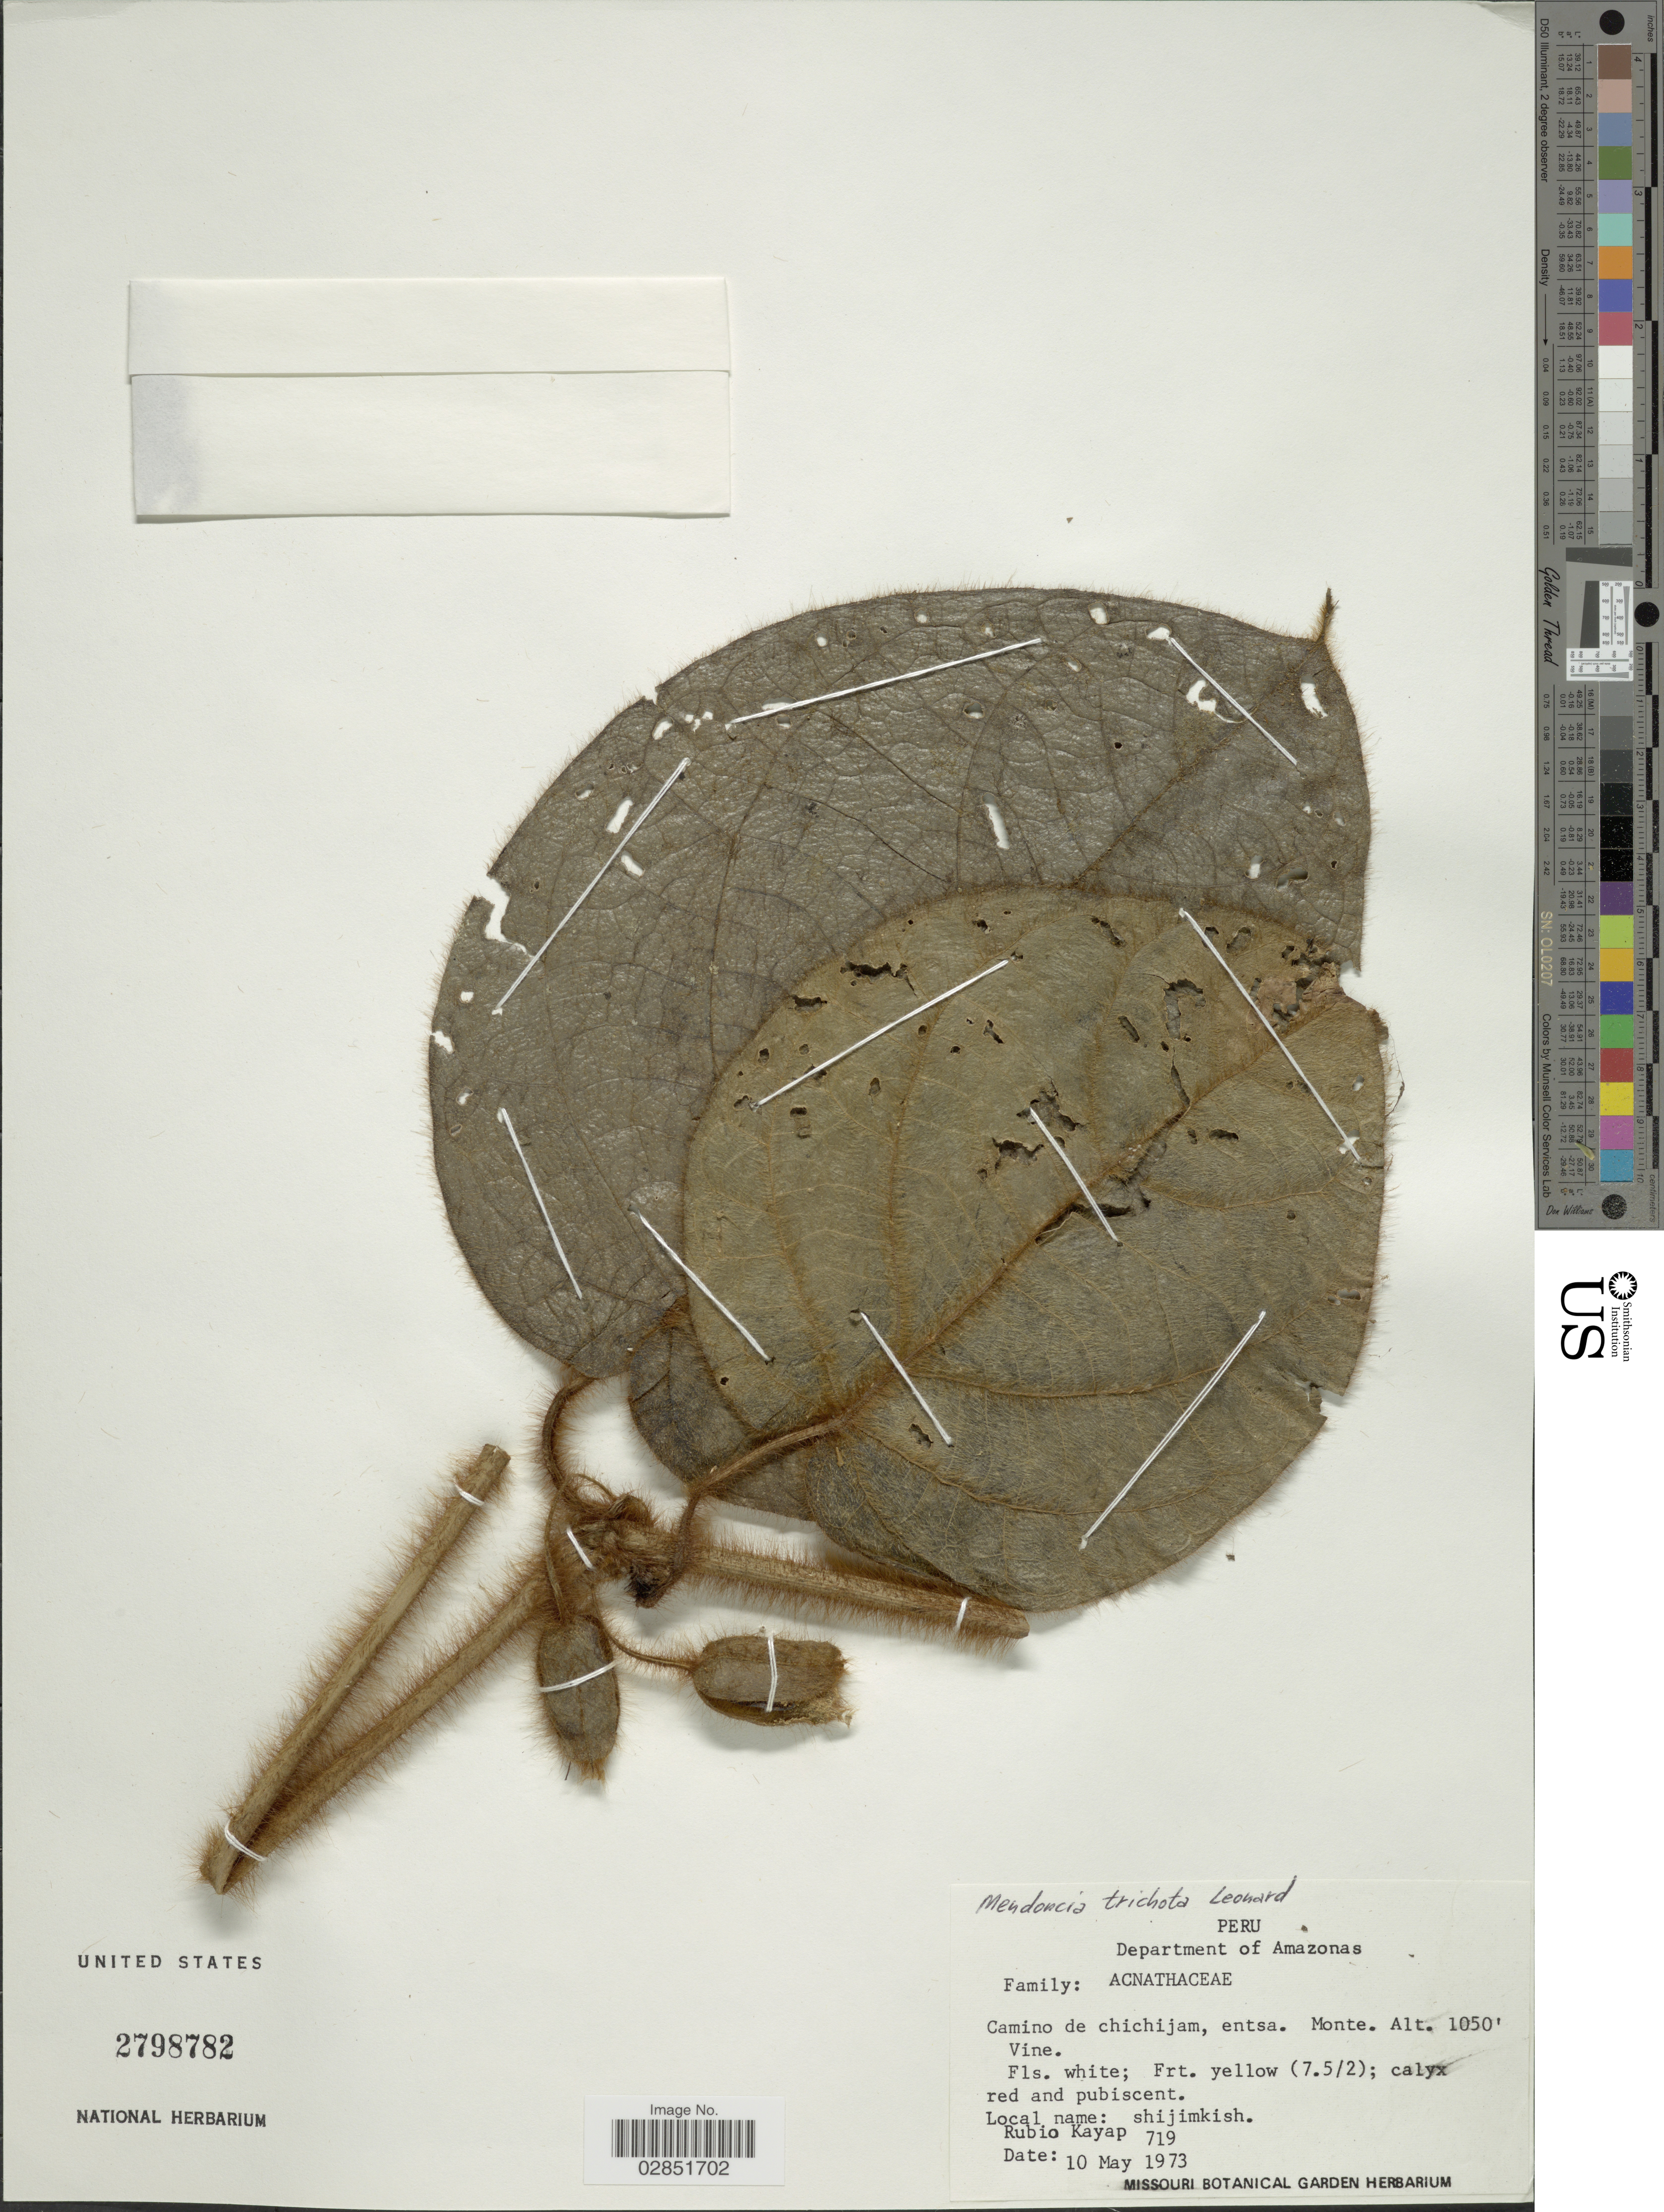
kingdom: Plantae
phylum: Tracheophyta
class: Magnoliopsida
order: Lamiales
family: Acanthaceae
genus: Mendoncia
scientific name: Mendoncia trichota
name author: Leonard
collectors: R. Kayap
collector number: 719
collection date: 1973-05-10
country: Peru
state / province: Amazonas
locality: Department of Amazonas. Camino de Chichijam, entsa. Monte.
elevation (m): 320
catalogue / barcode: US 2798782